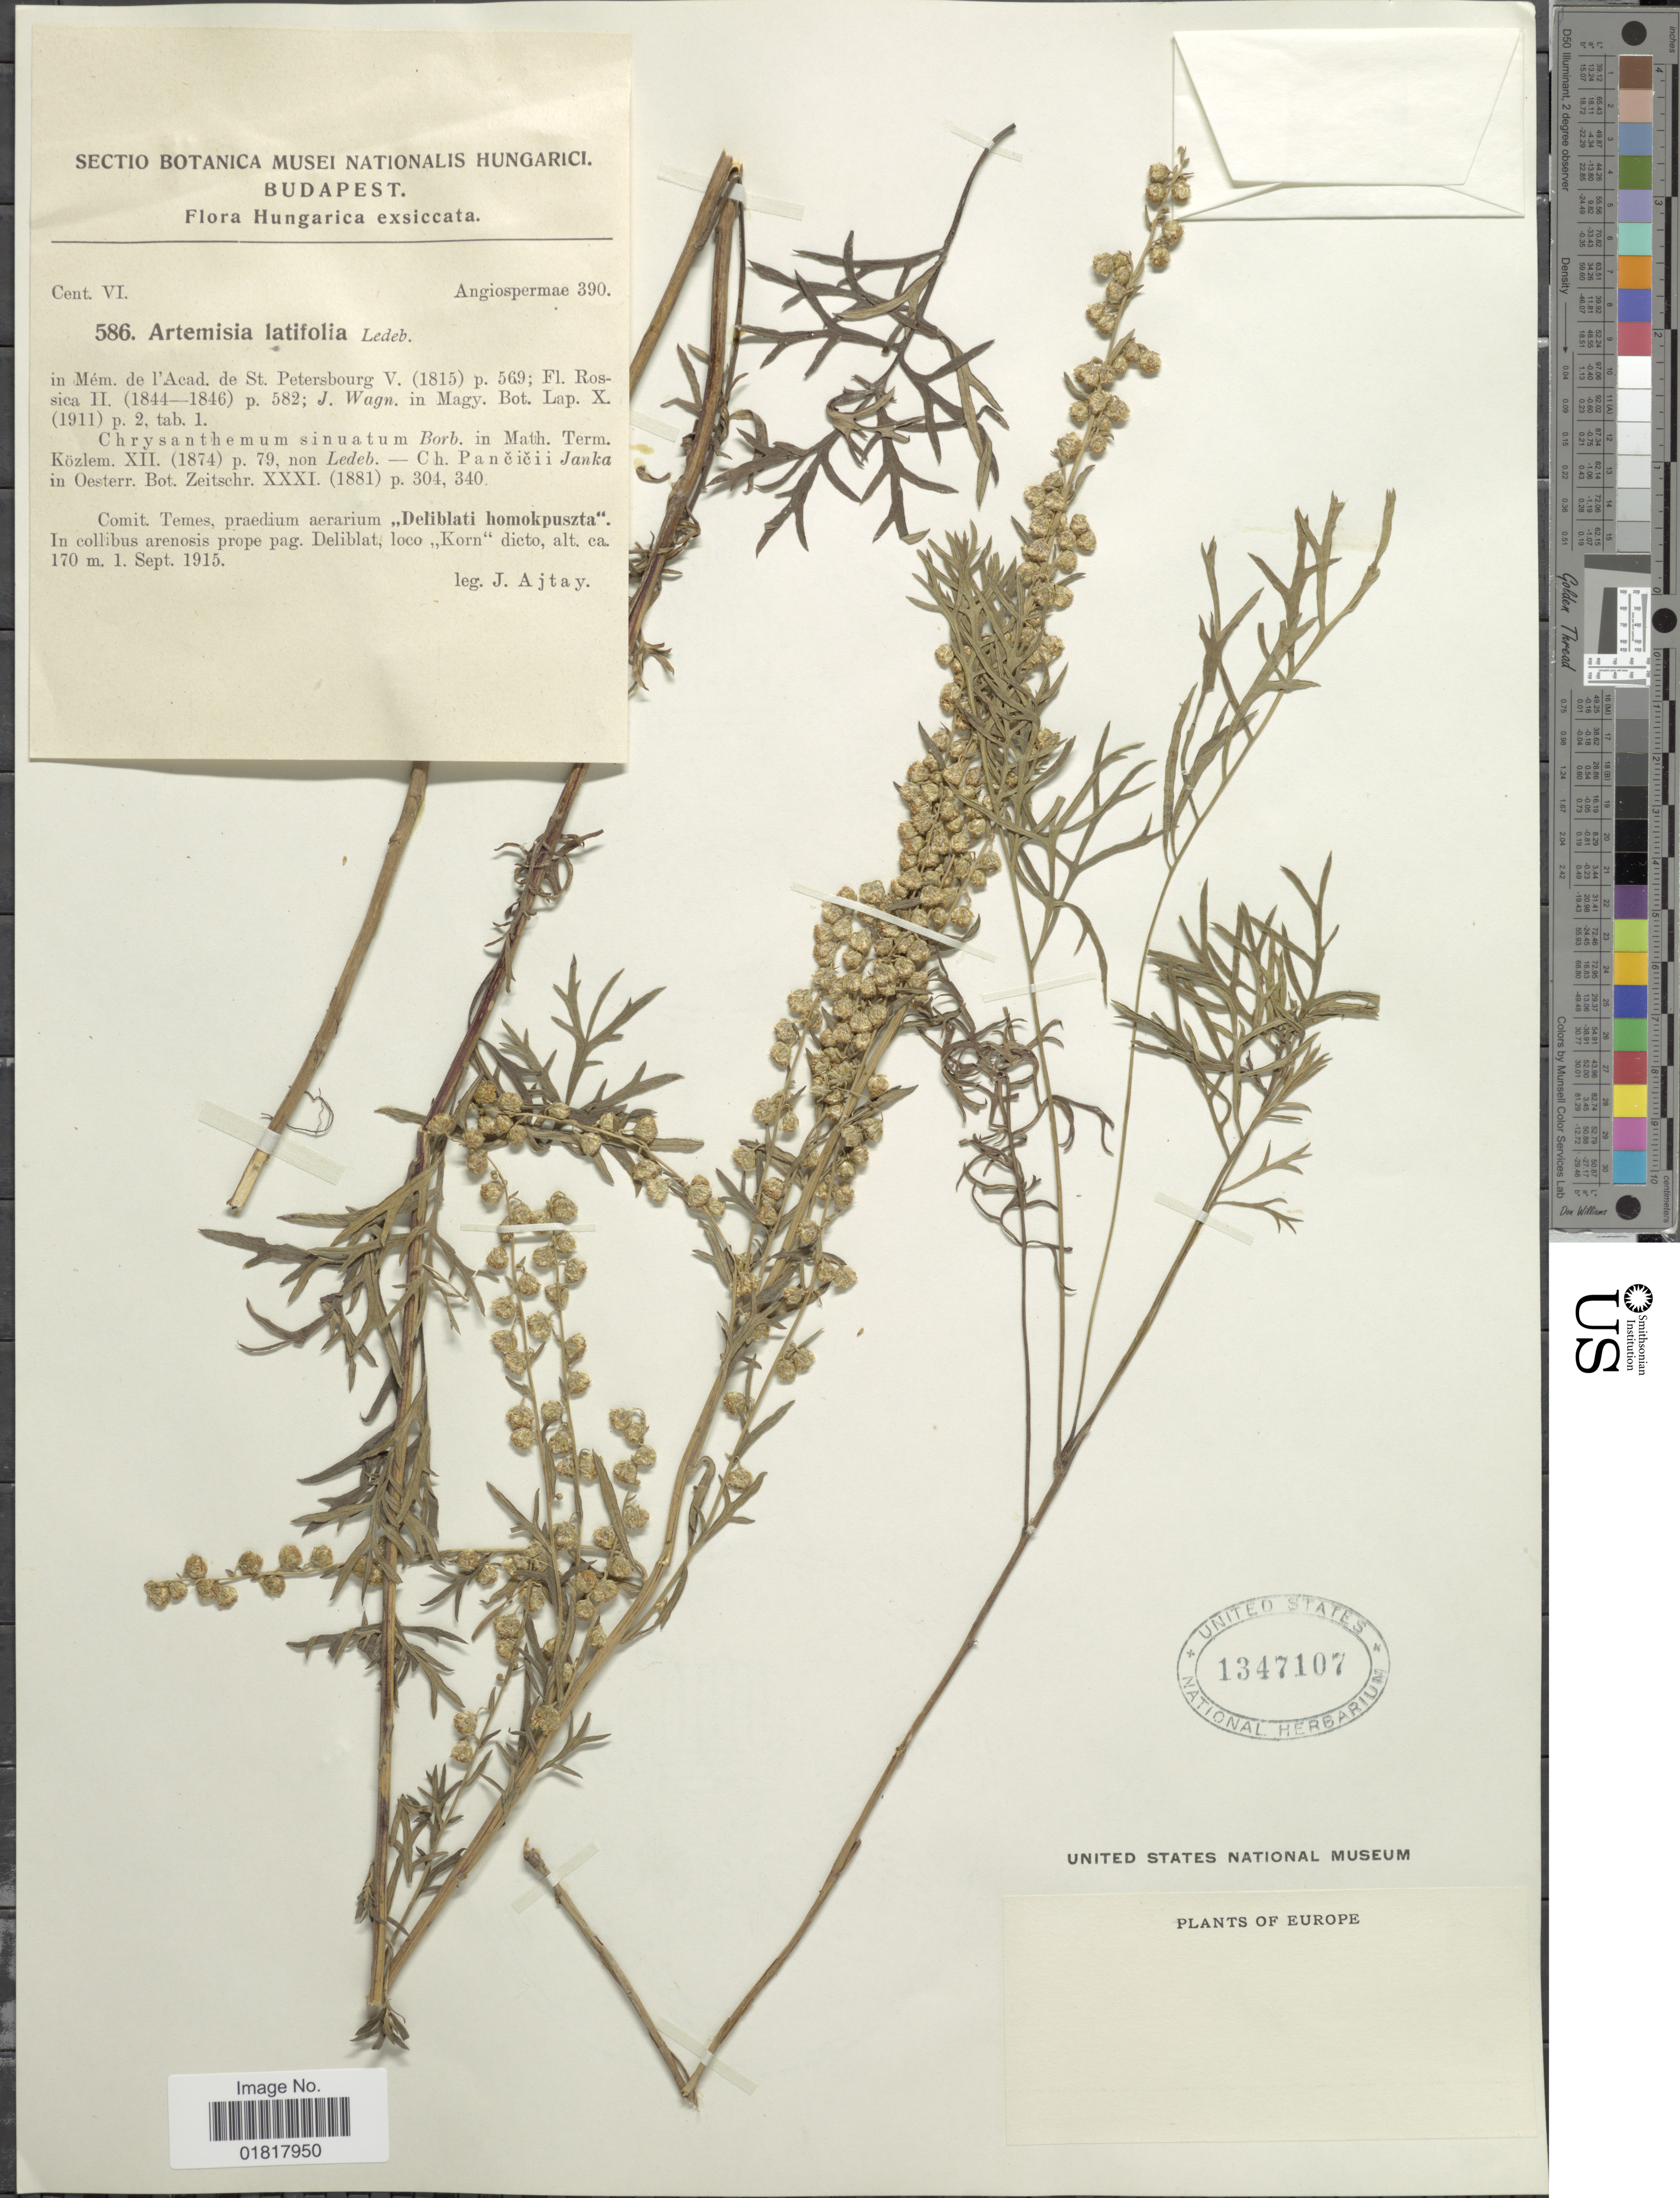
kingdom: Plantae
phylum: Tracheophyta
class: Magnoliopsida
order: Asterales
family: Asteraceae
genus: Artemisia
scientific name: Artemisia latifolia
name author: Ledeb.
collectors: J. Ajtay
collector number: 586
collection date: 1915-09-01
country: Hungary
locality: Temes, praedium aerarium, Deliblati homokpuszta", in collibus arenosis prope pag. Deliblat, loco "Korn' dicto, Europe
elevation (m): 170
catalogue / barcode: US 1347107